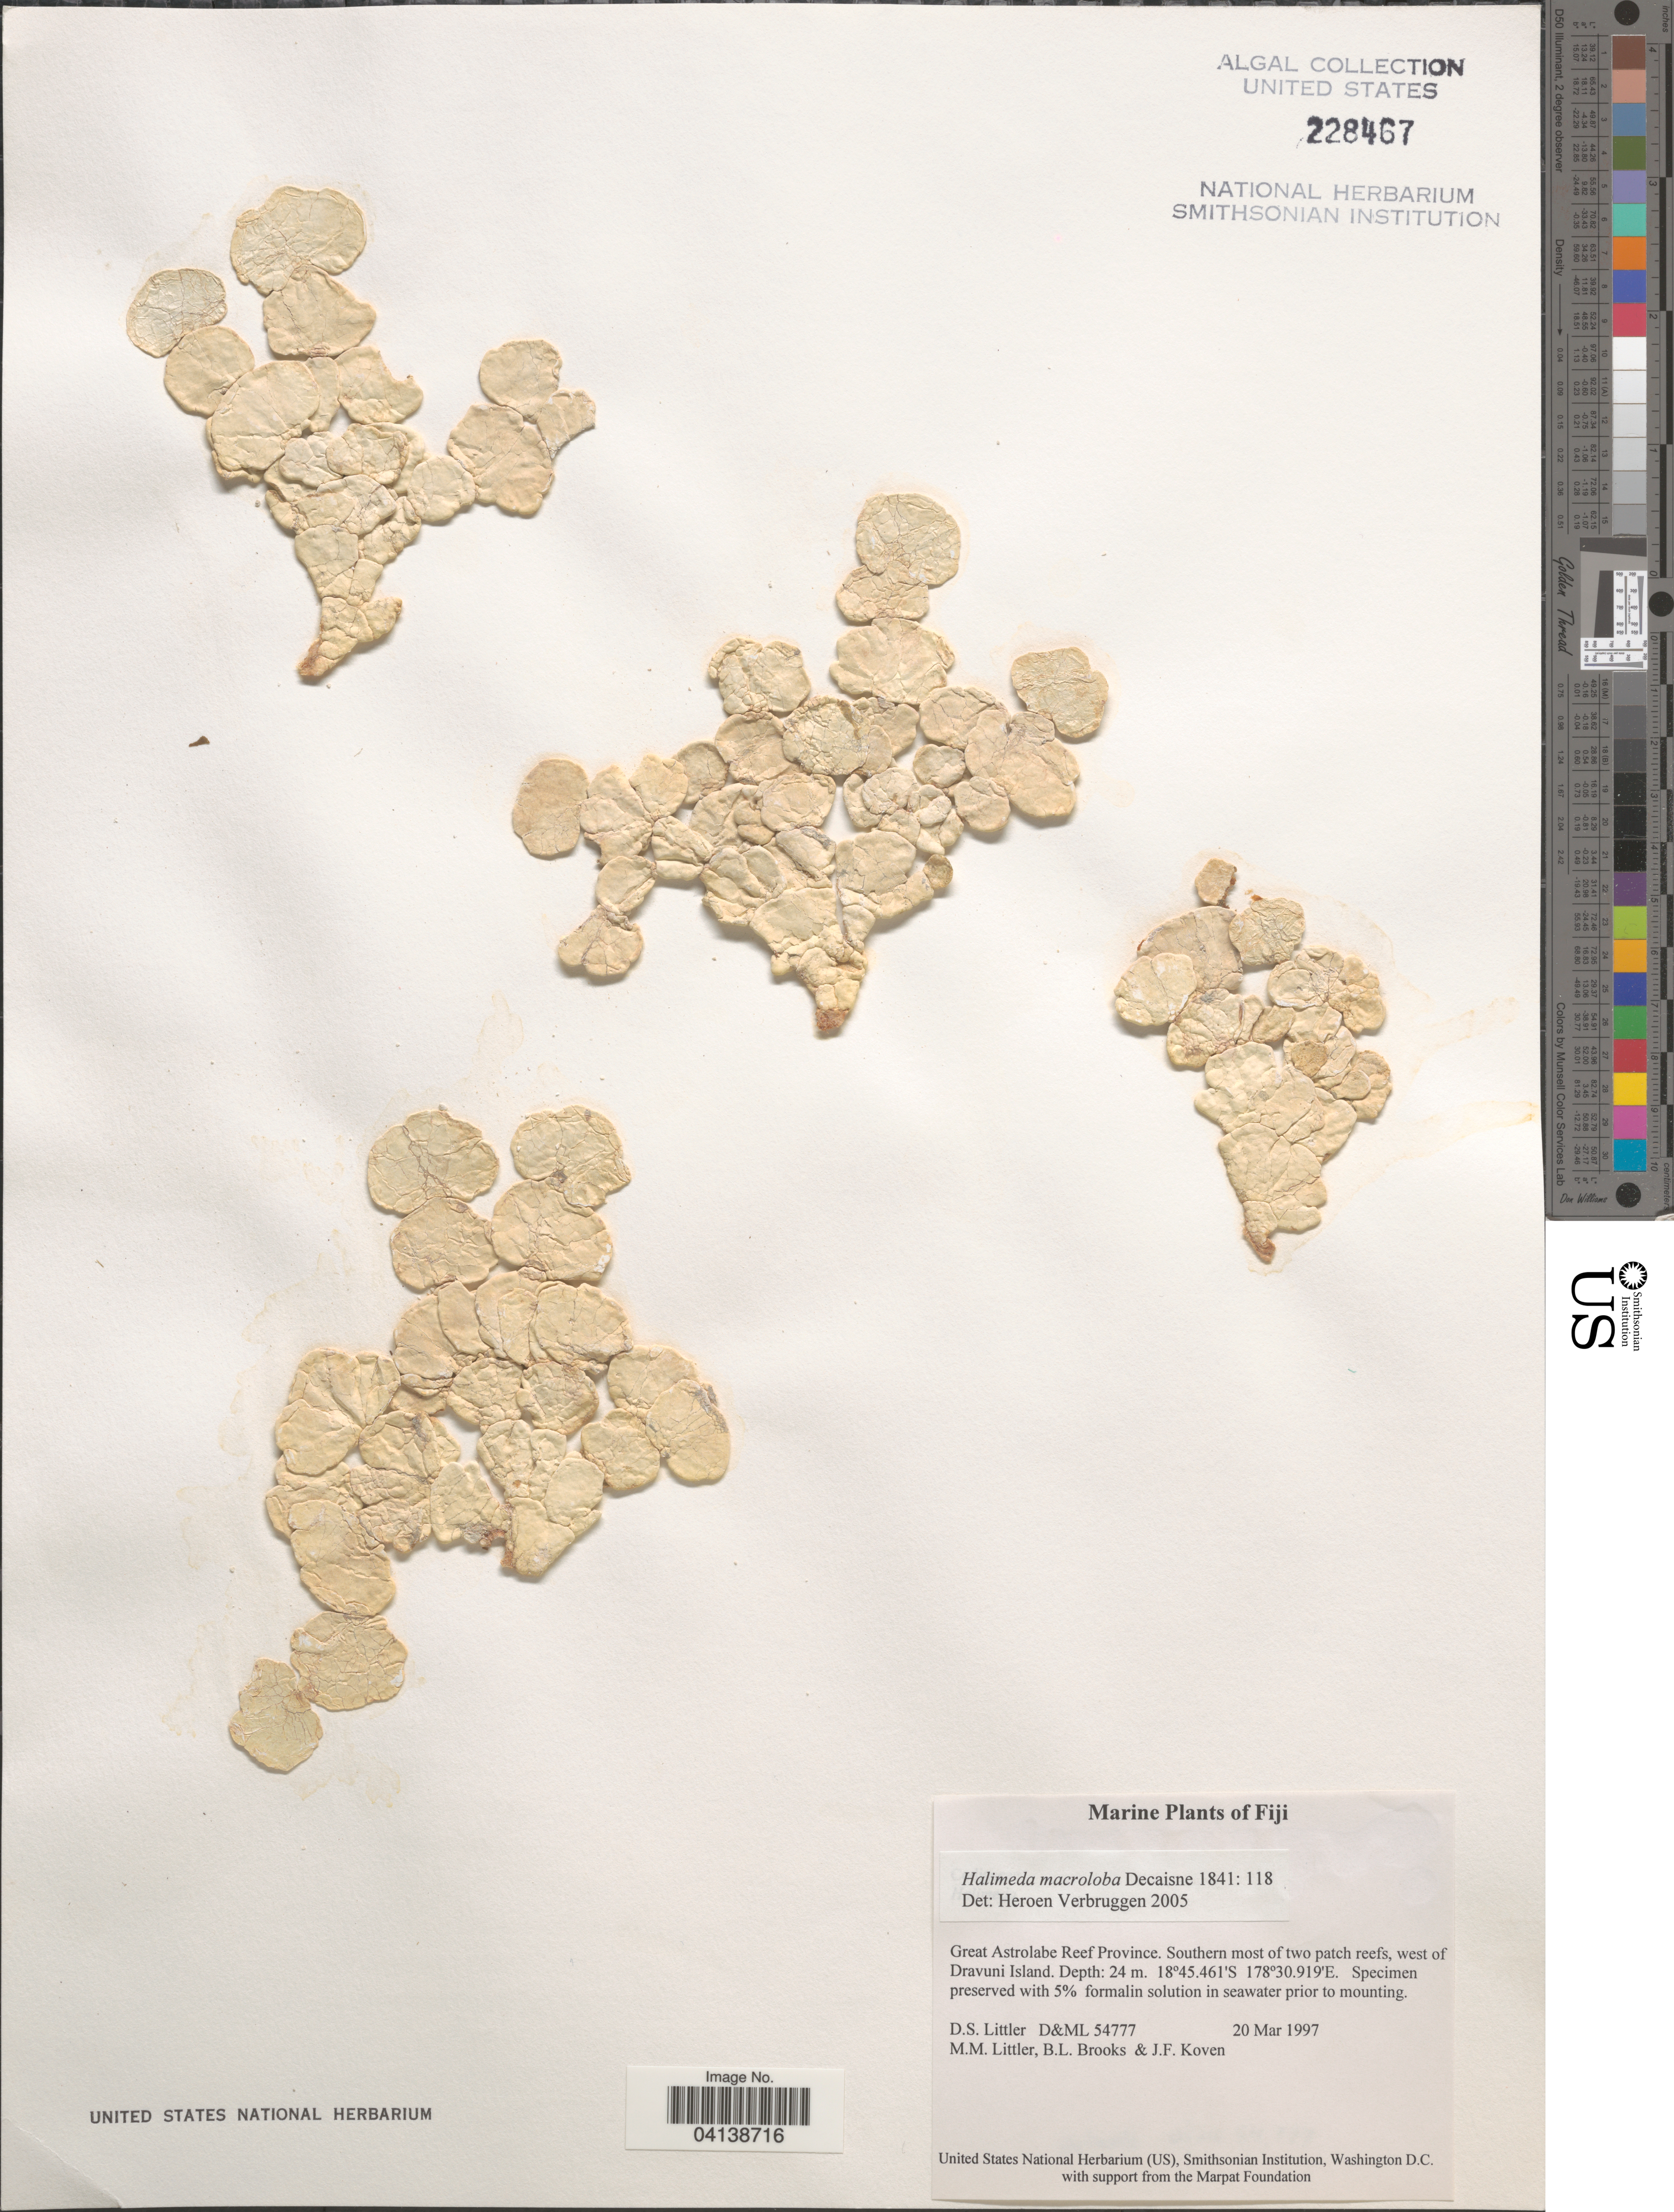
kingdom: Plantae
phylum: Chlorophyta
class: Ulvophyceae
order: Bryopsidales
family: Halimedaceae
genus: Halimeda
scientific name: Halimeda macroloba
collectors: D. S. Littler, B. Brooks & J. Koven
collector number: D&ML54777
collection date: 1997-03-20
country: Fiji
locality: Great Astrolabe Reef Province. Southern most of tow patch reefs, west of Dravuni Island.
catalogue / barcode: US 228467